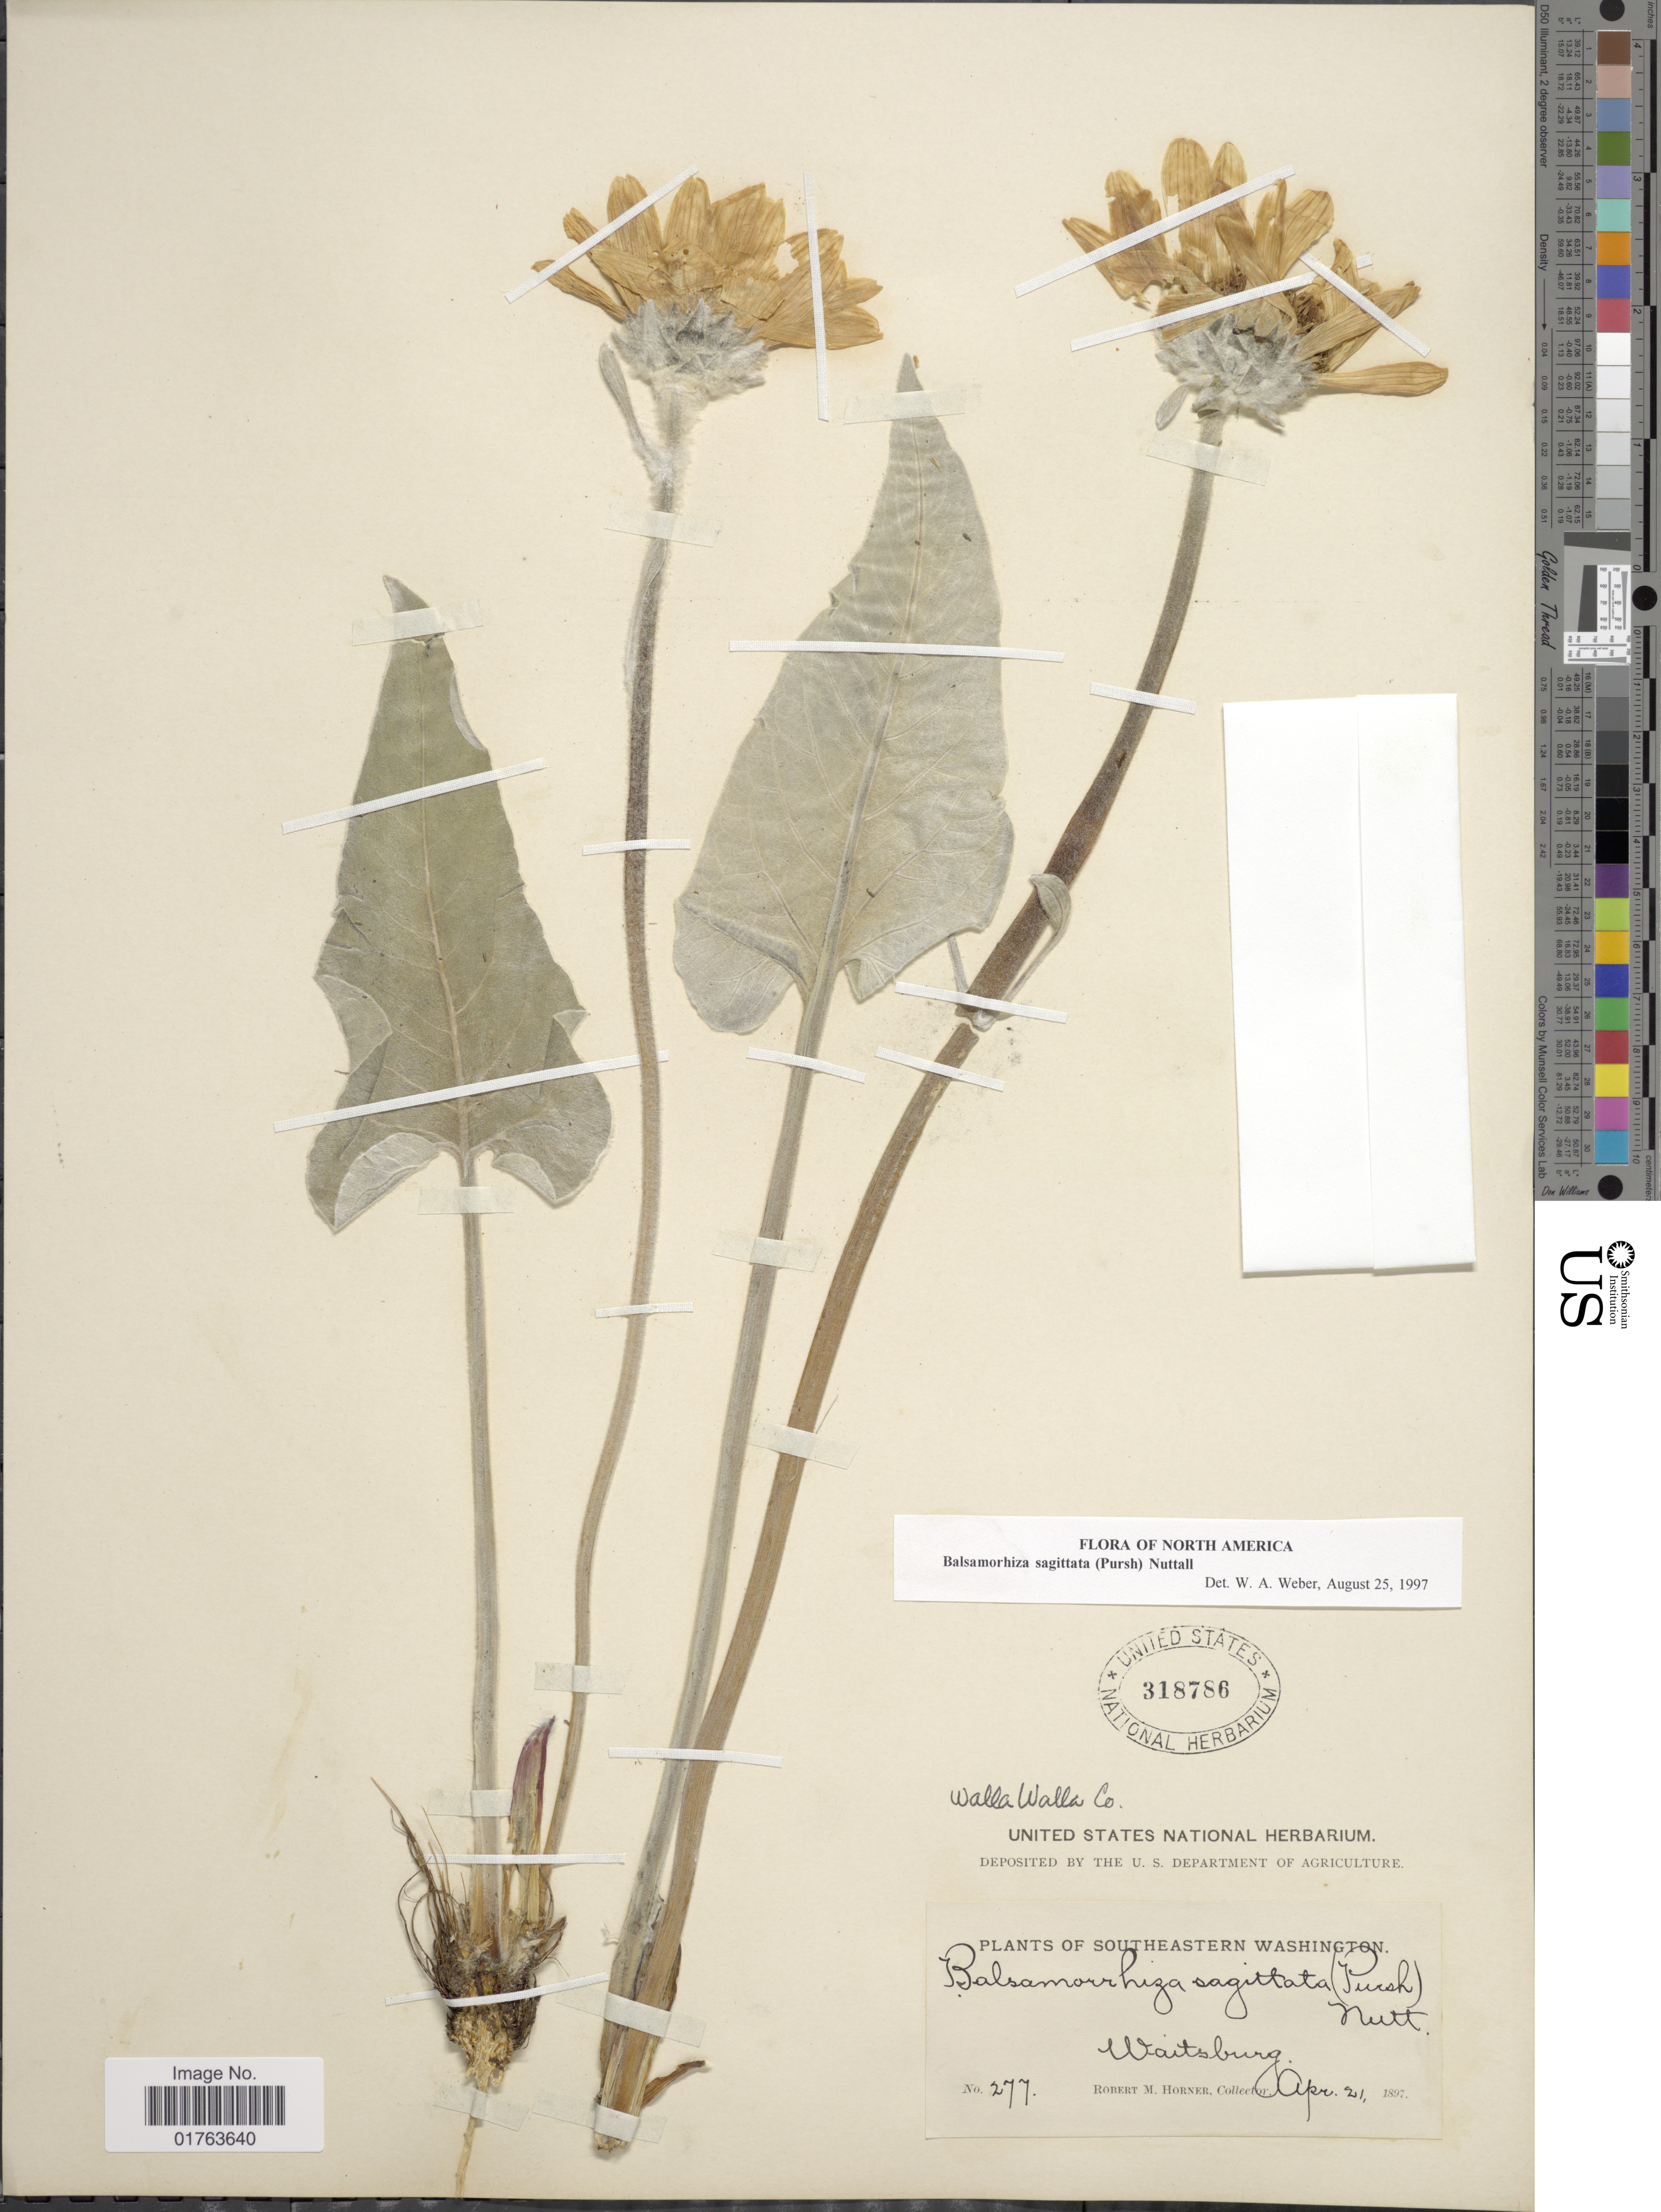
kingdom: Plantae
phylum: Tracheophyta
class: Magnoliopsida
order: Asterales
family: Asteraceae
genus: Balsamorhiza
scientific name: Balsamorhiza sagittata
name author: (Pursh) Nutt.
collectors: R. Horner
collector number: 277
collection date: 1897-04-21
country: United States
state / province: Washington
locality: Southeastern Washington, Waitsburg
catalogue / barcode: US 318786